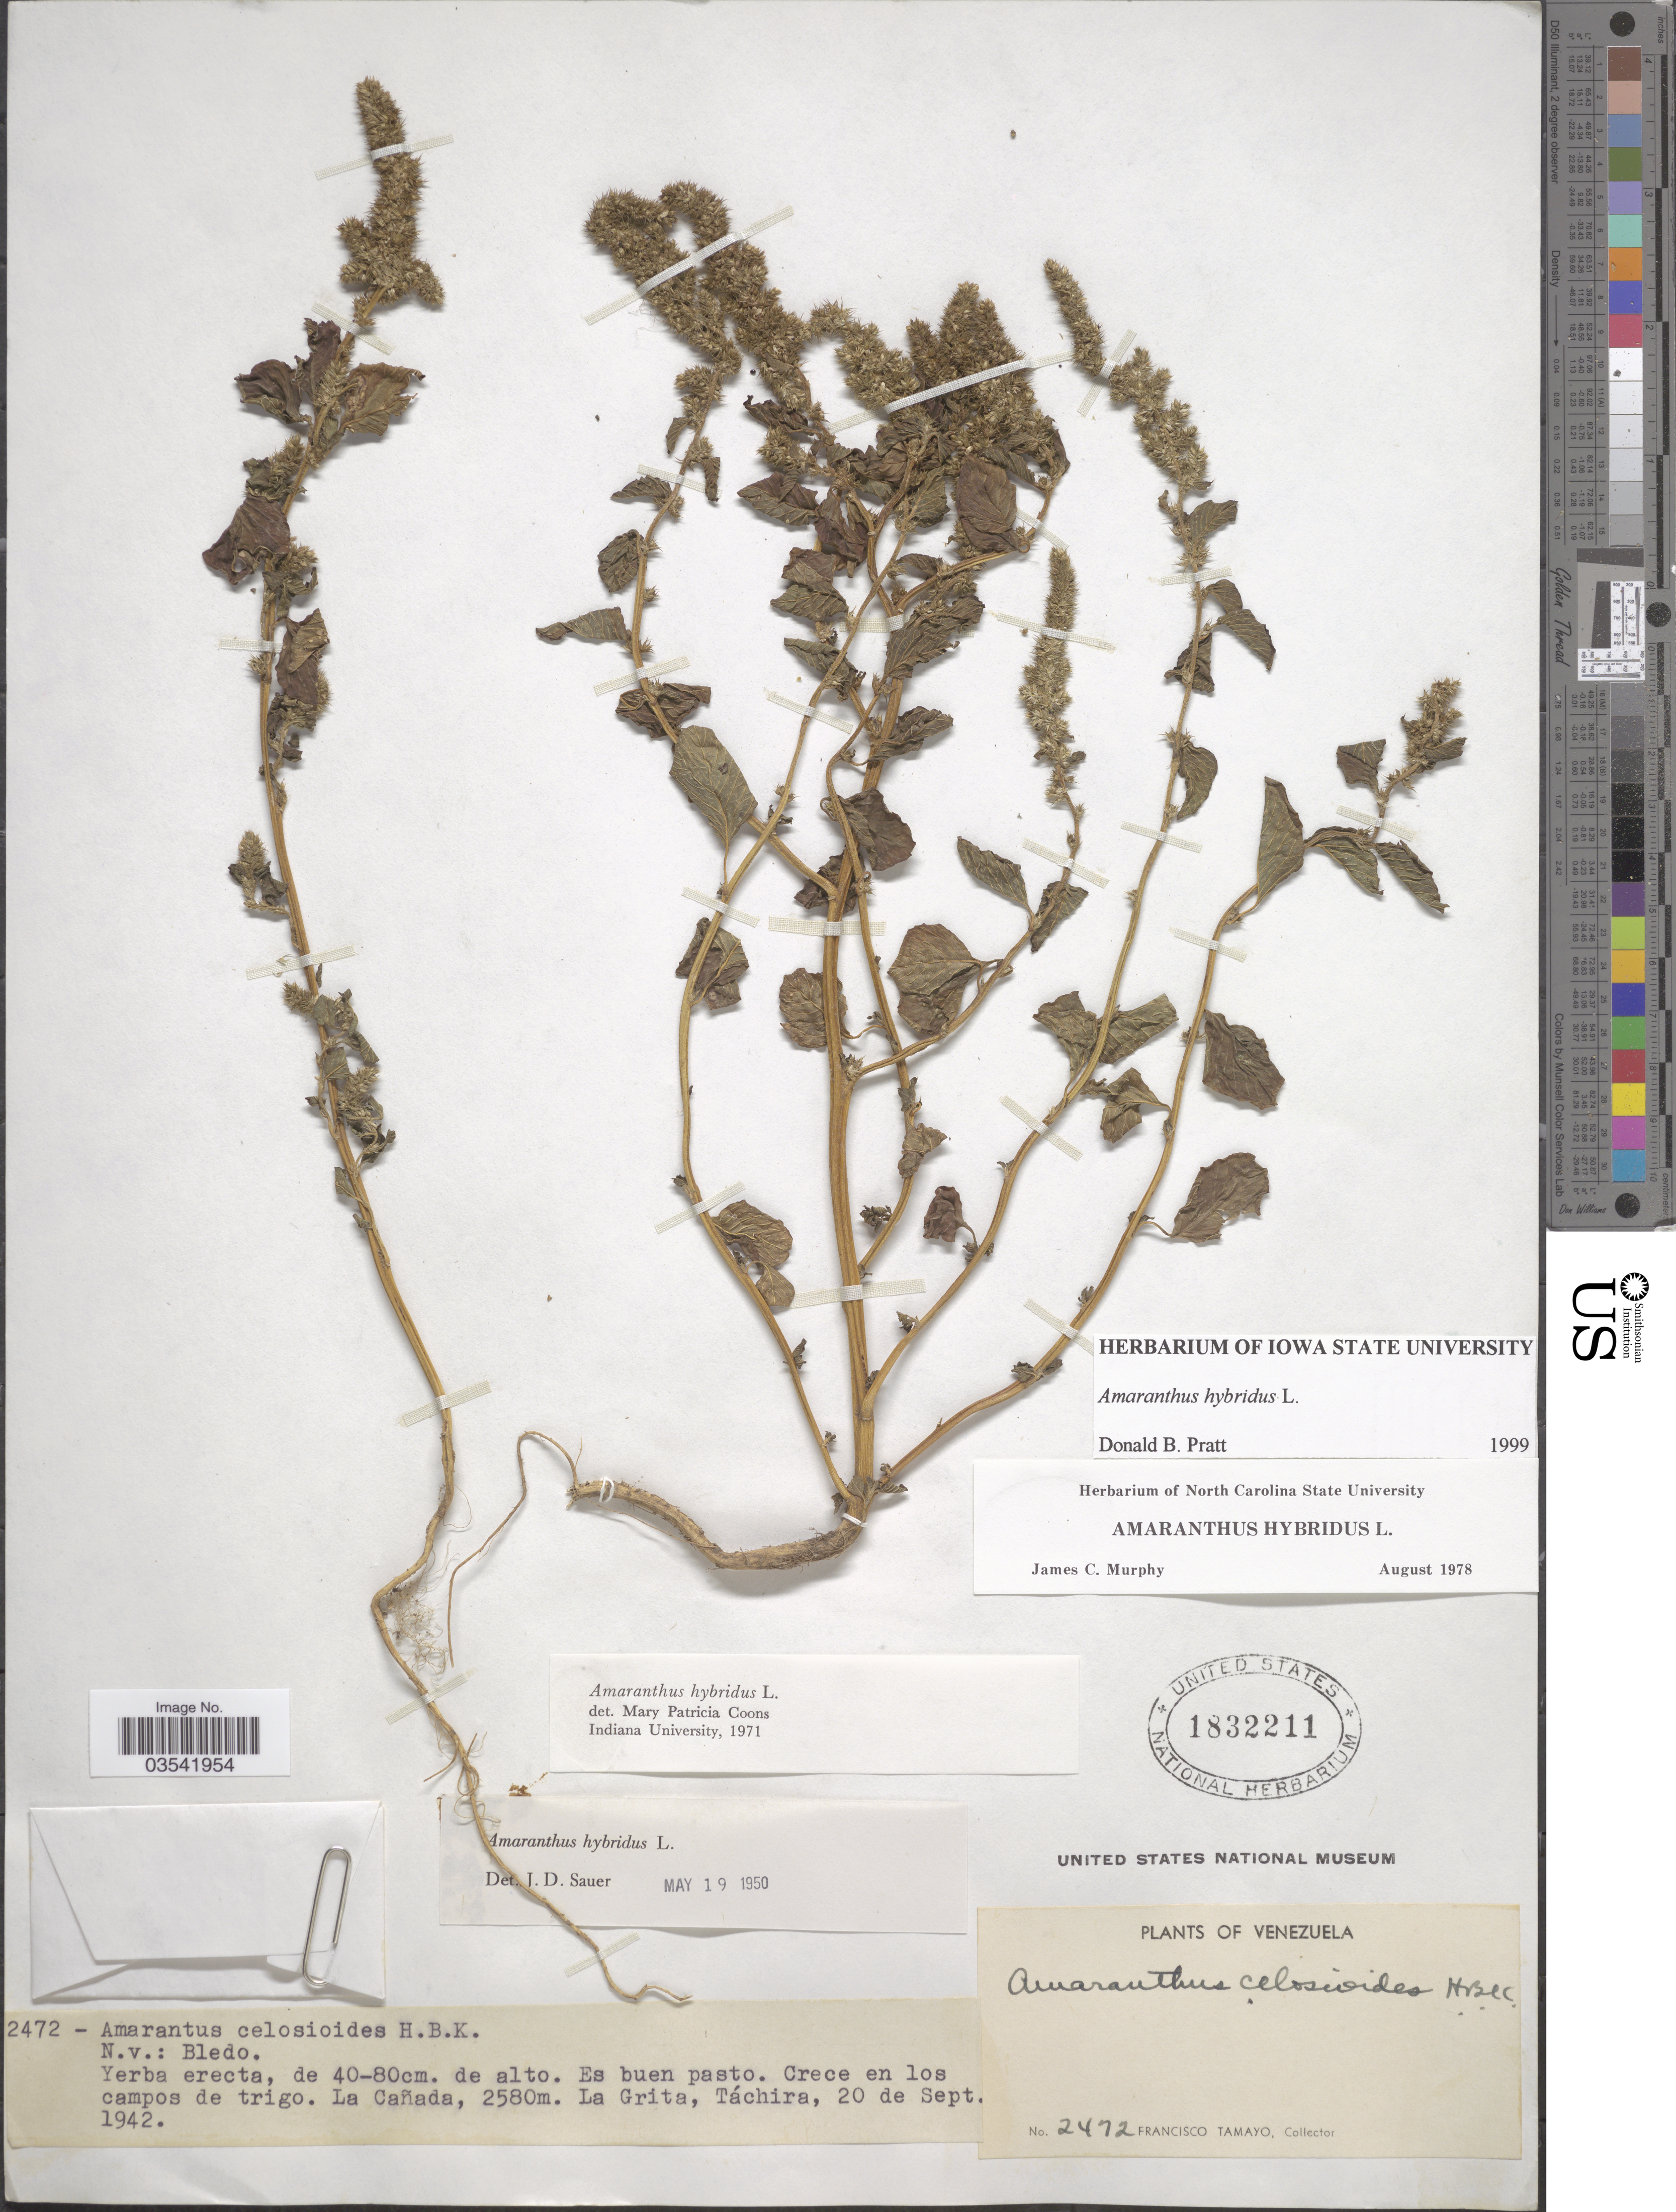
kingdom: Plantae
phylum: Tracheophyta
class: Magnoliopsida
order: Caryophyllales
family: Amaranthaceae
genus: Amaranthus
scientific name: Amaranthus hybridus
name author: L.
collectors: F. Tamayo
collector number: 2472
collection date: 1942-09-20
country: Venezuela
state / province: Tachira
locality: La Cañada. La Grita.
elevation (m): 2580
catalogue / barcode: US 1832211